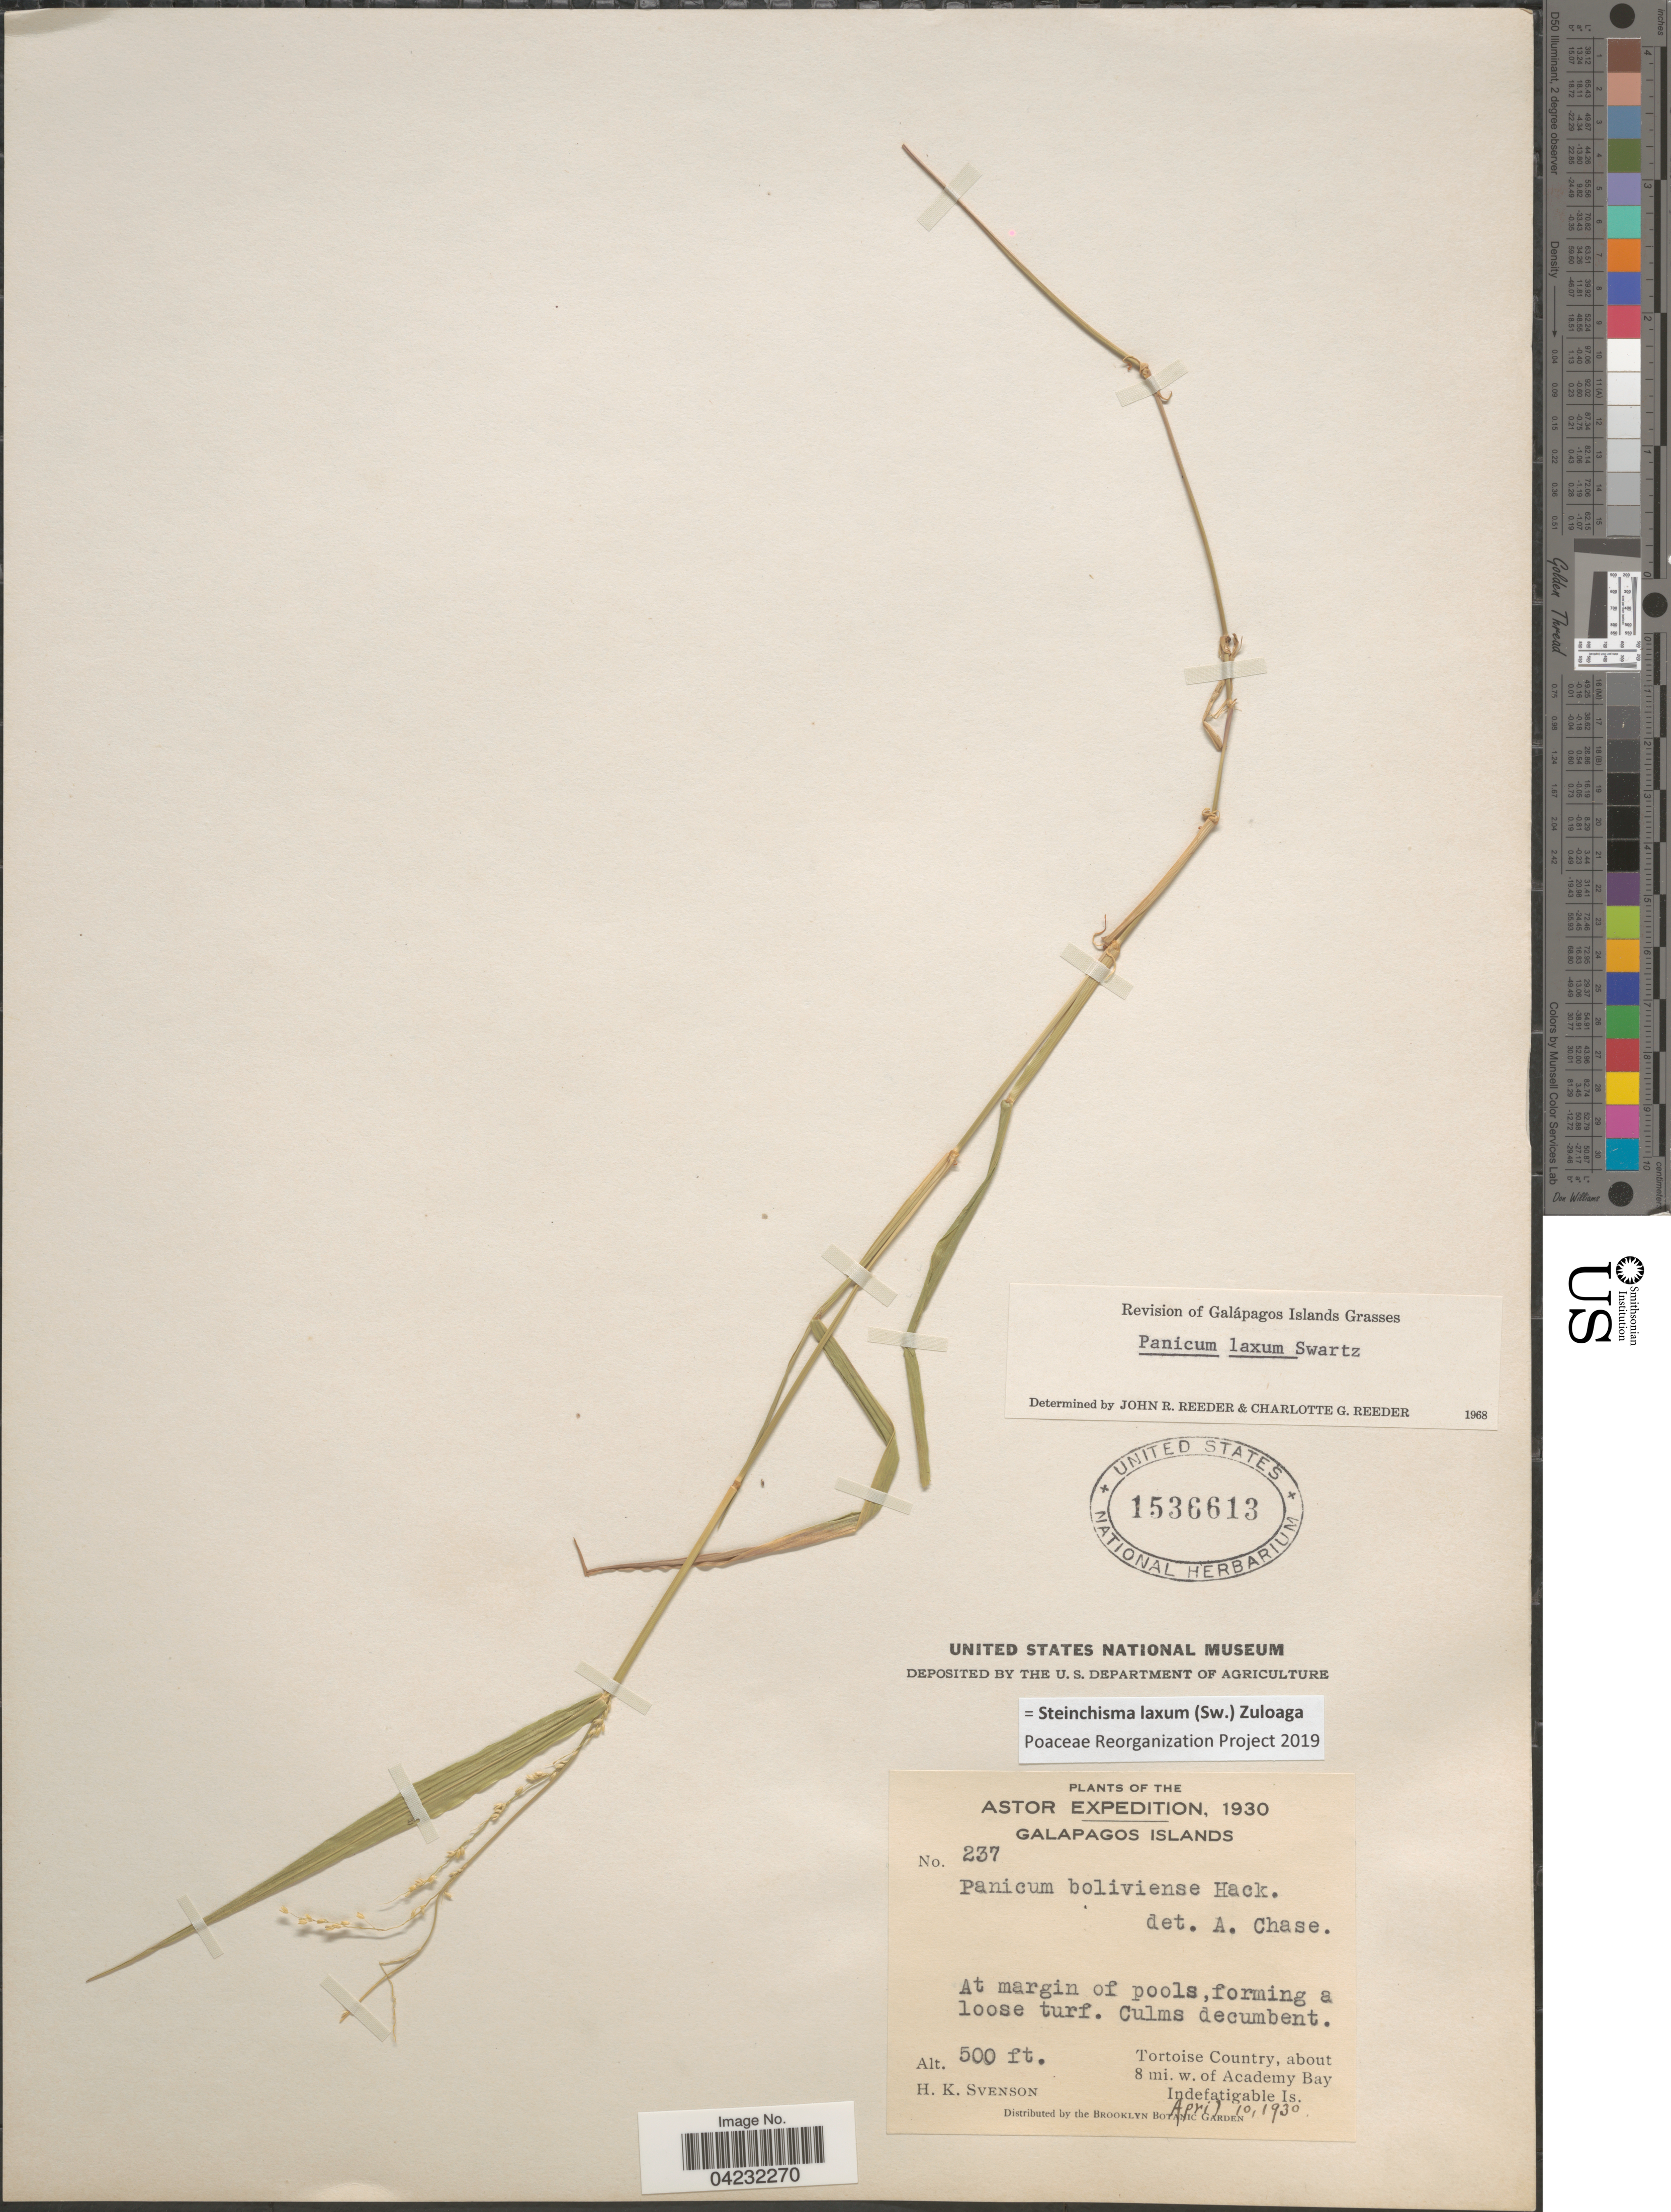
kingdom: Plantae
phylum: Tracheophyta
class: Liliopsida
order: Poales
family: Poaceae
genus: Steinchisma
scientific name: Steinchisma laxum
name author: (Sw.) Zuloaga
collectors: H. K. Svenson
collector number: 237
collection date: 1930-04-10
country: Ecuador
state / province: Colón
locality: Astor Expedition, 1930. Galapagos Islands. At margin of pools, forming a loose turf. Tortoise Country, about 8 mi. w. of Academy Bay. Indefatigable Is.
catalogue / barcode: US 1536613